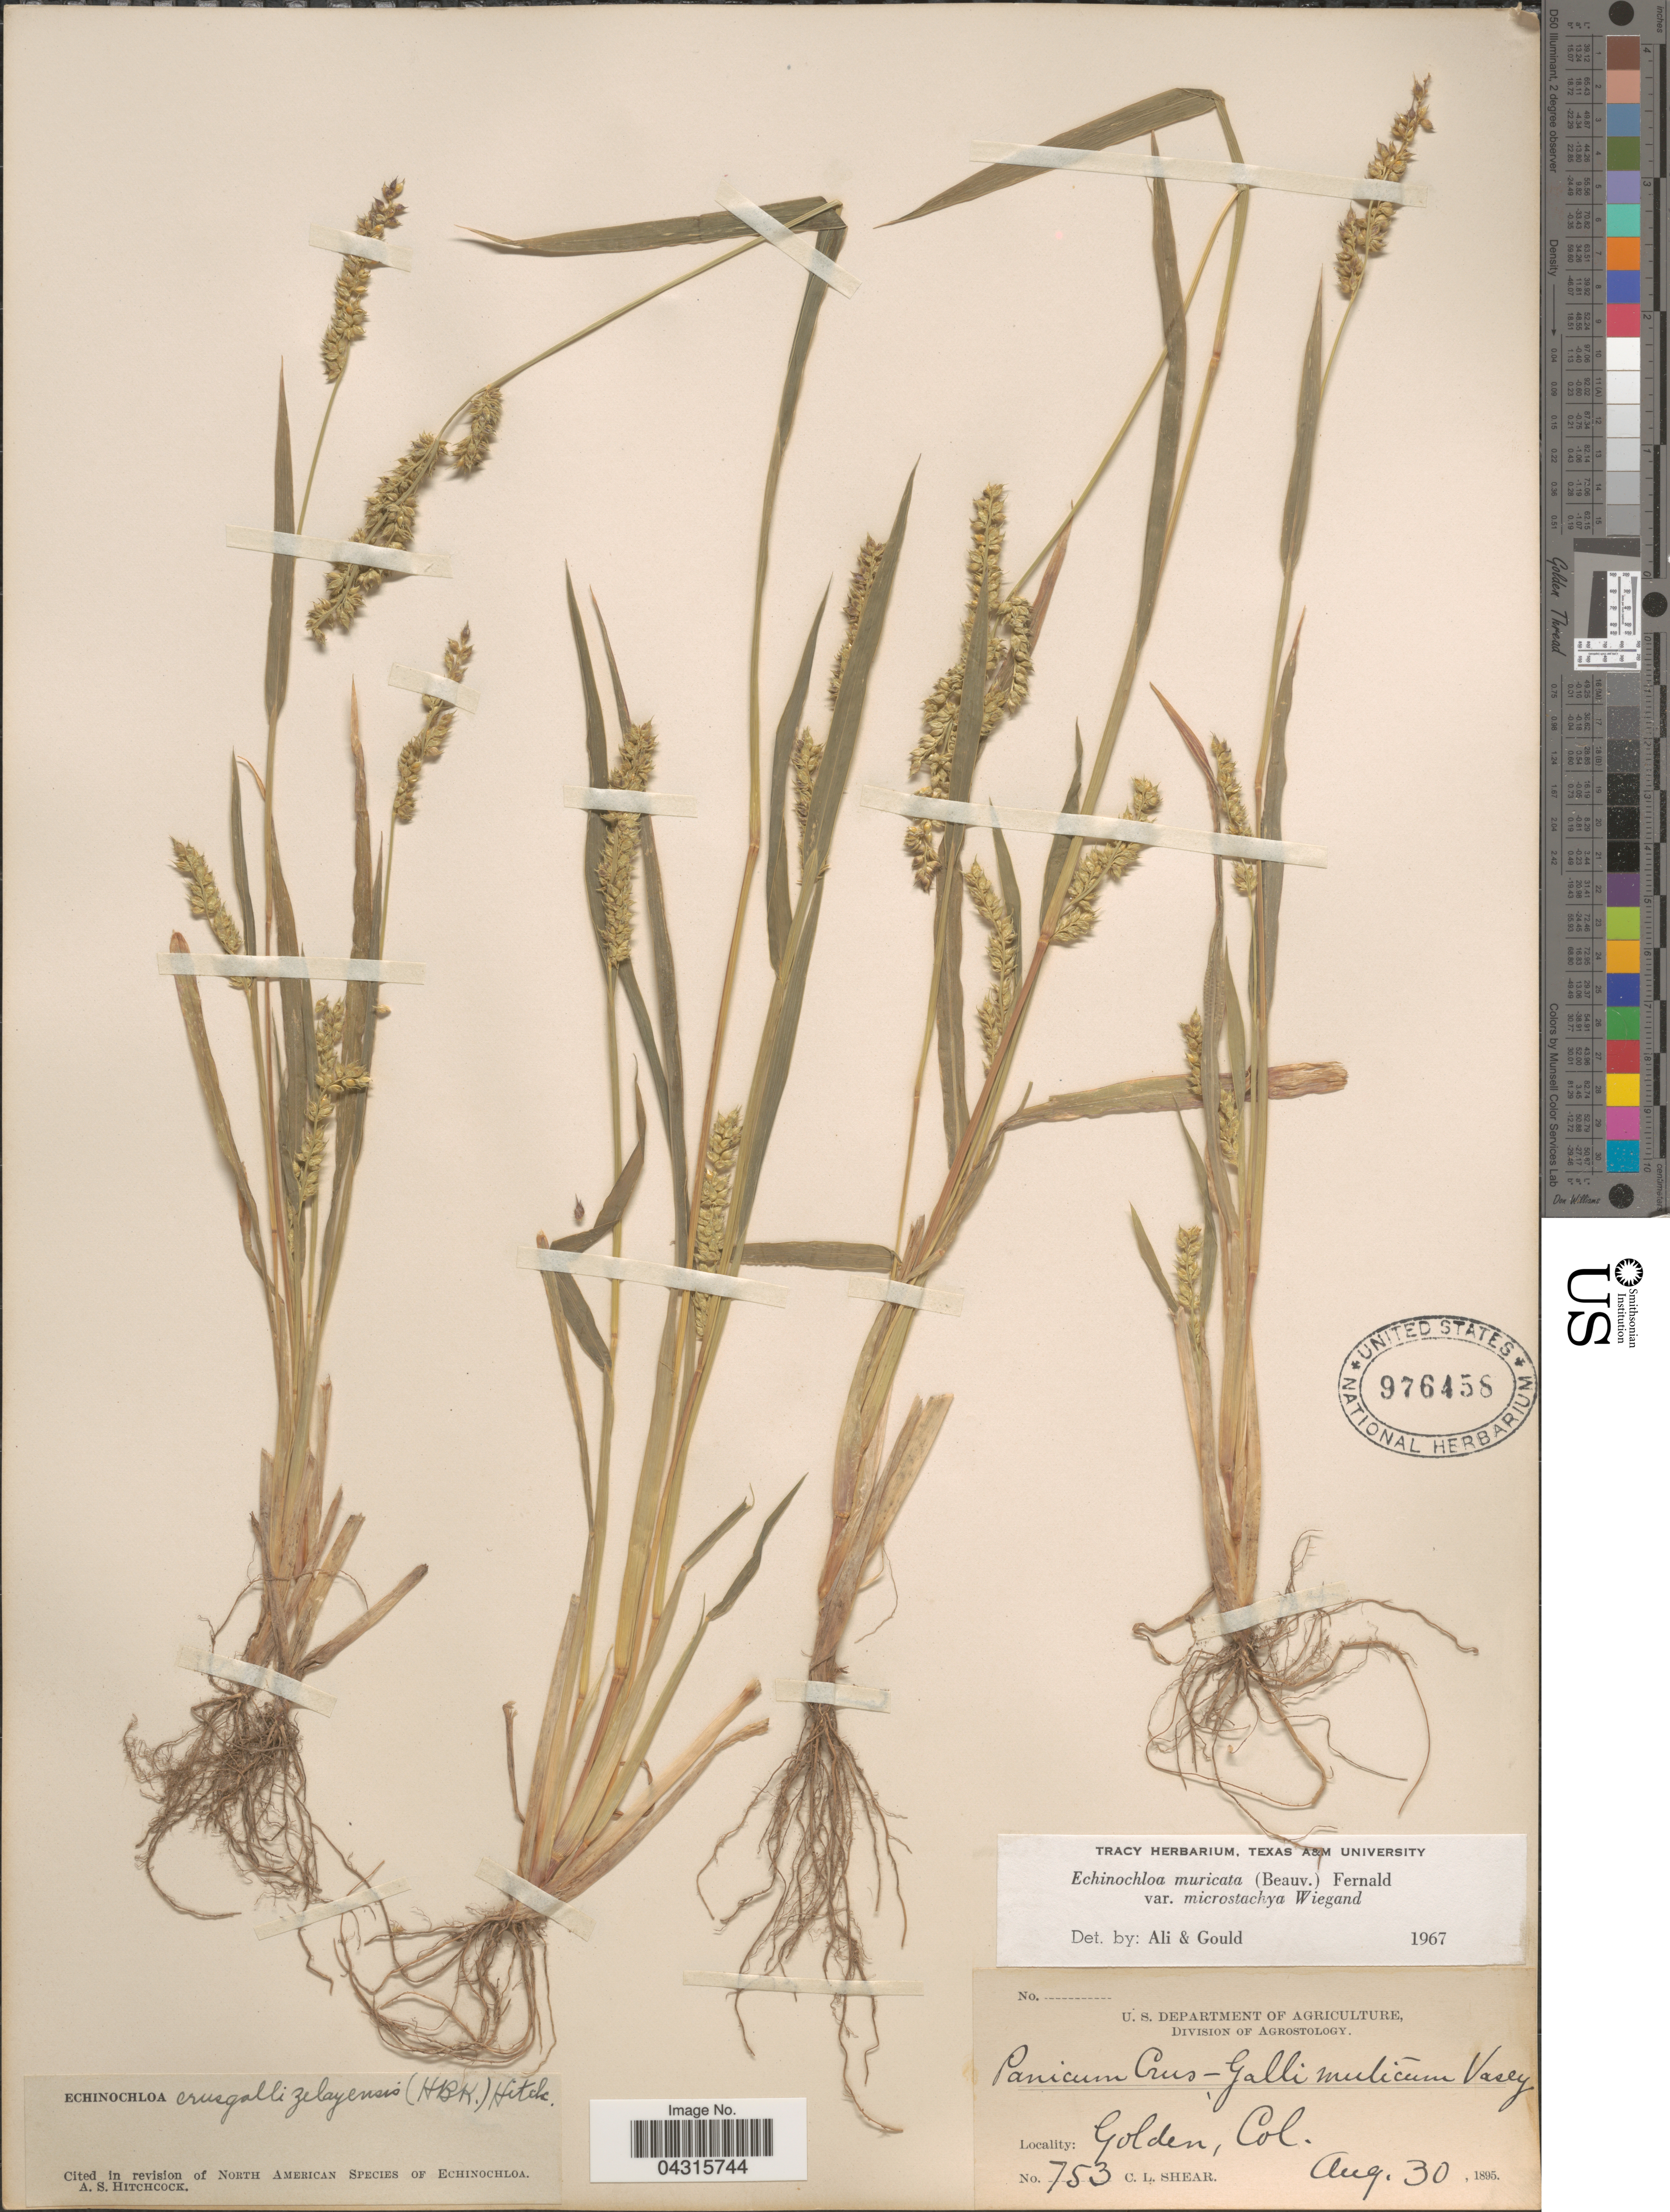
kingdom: Plantae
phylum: Tracheophyta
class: Liliopsida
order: Poales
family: Poaceae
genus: Echinochloa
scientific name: Echinochloa muricata var. microstachya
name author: Wiegand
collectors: C. L. Shear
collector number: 753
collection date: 1895-08-30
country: United States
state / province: Colorado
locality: Golden.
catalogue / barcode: US 976458